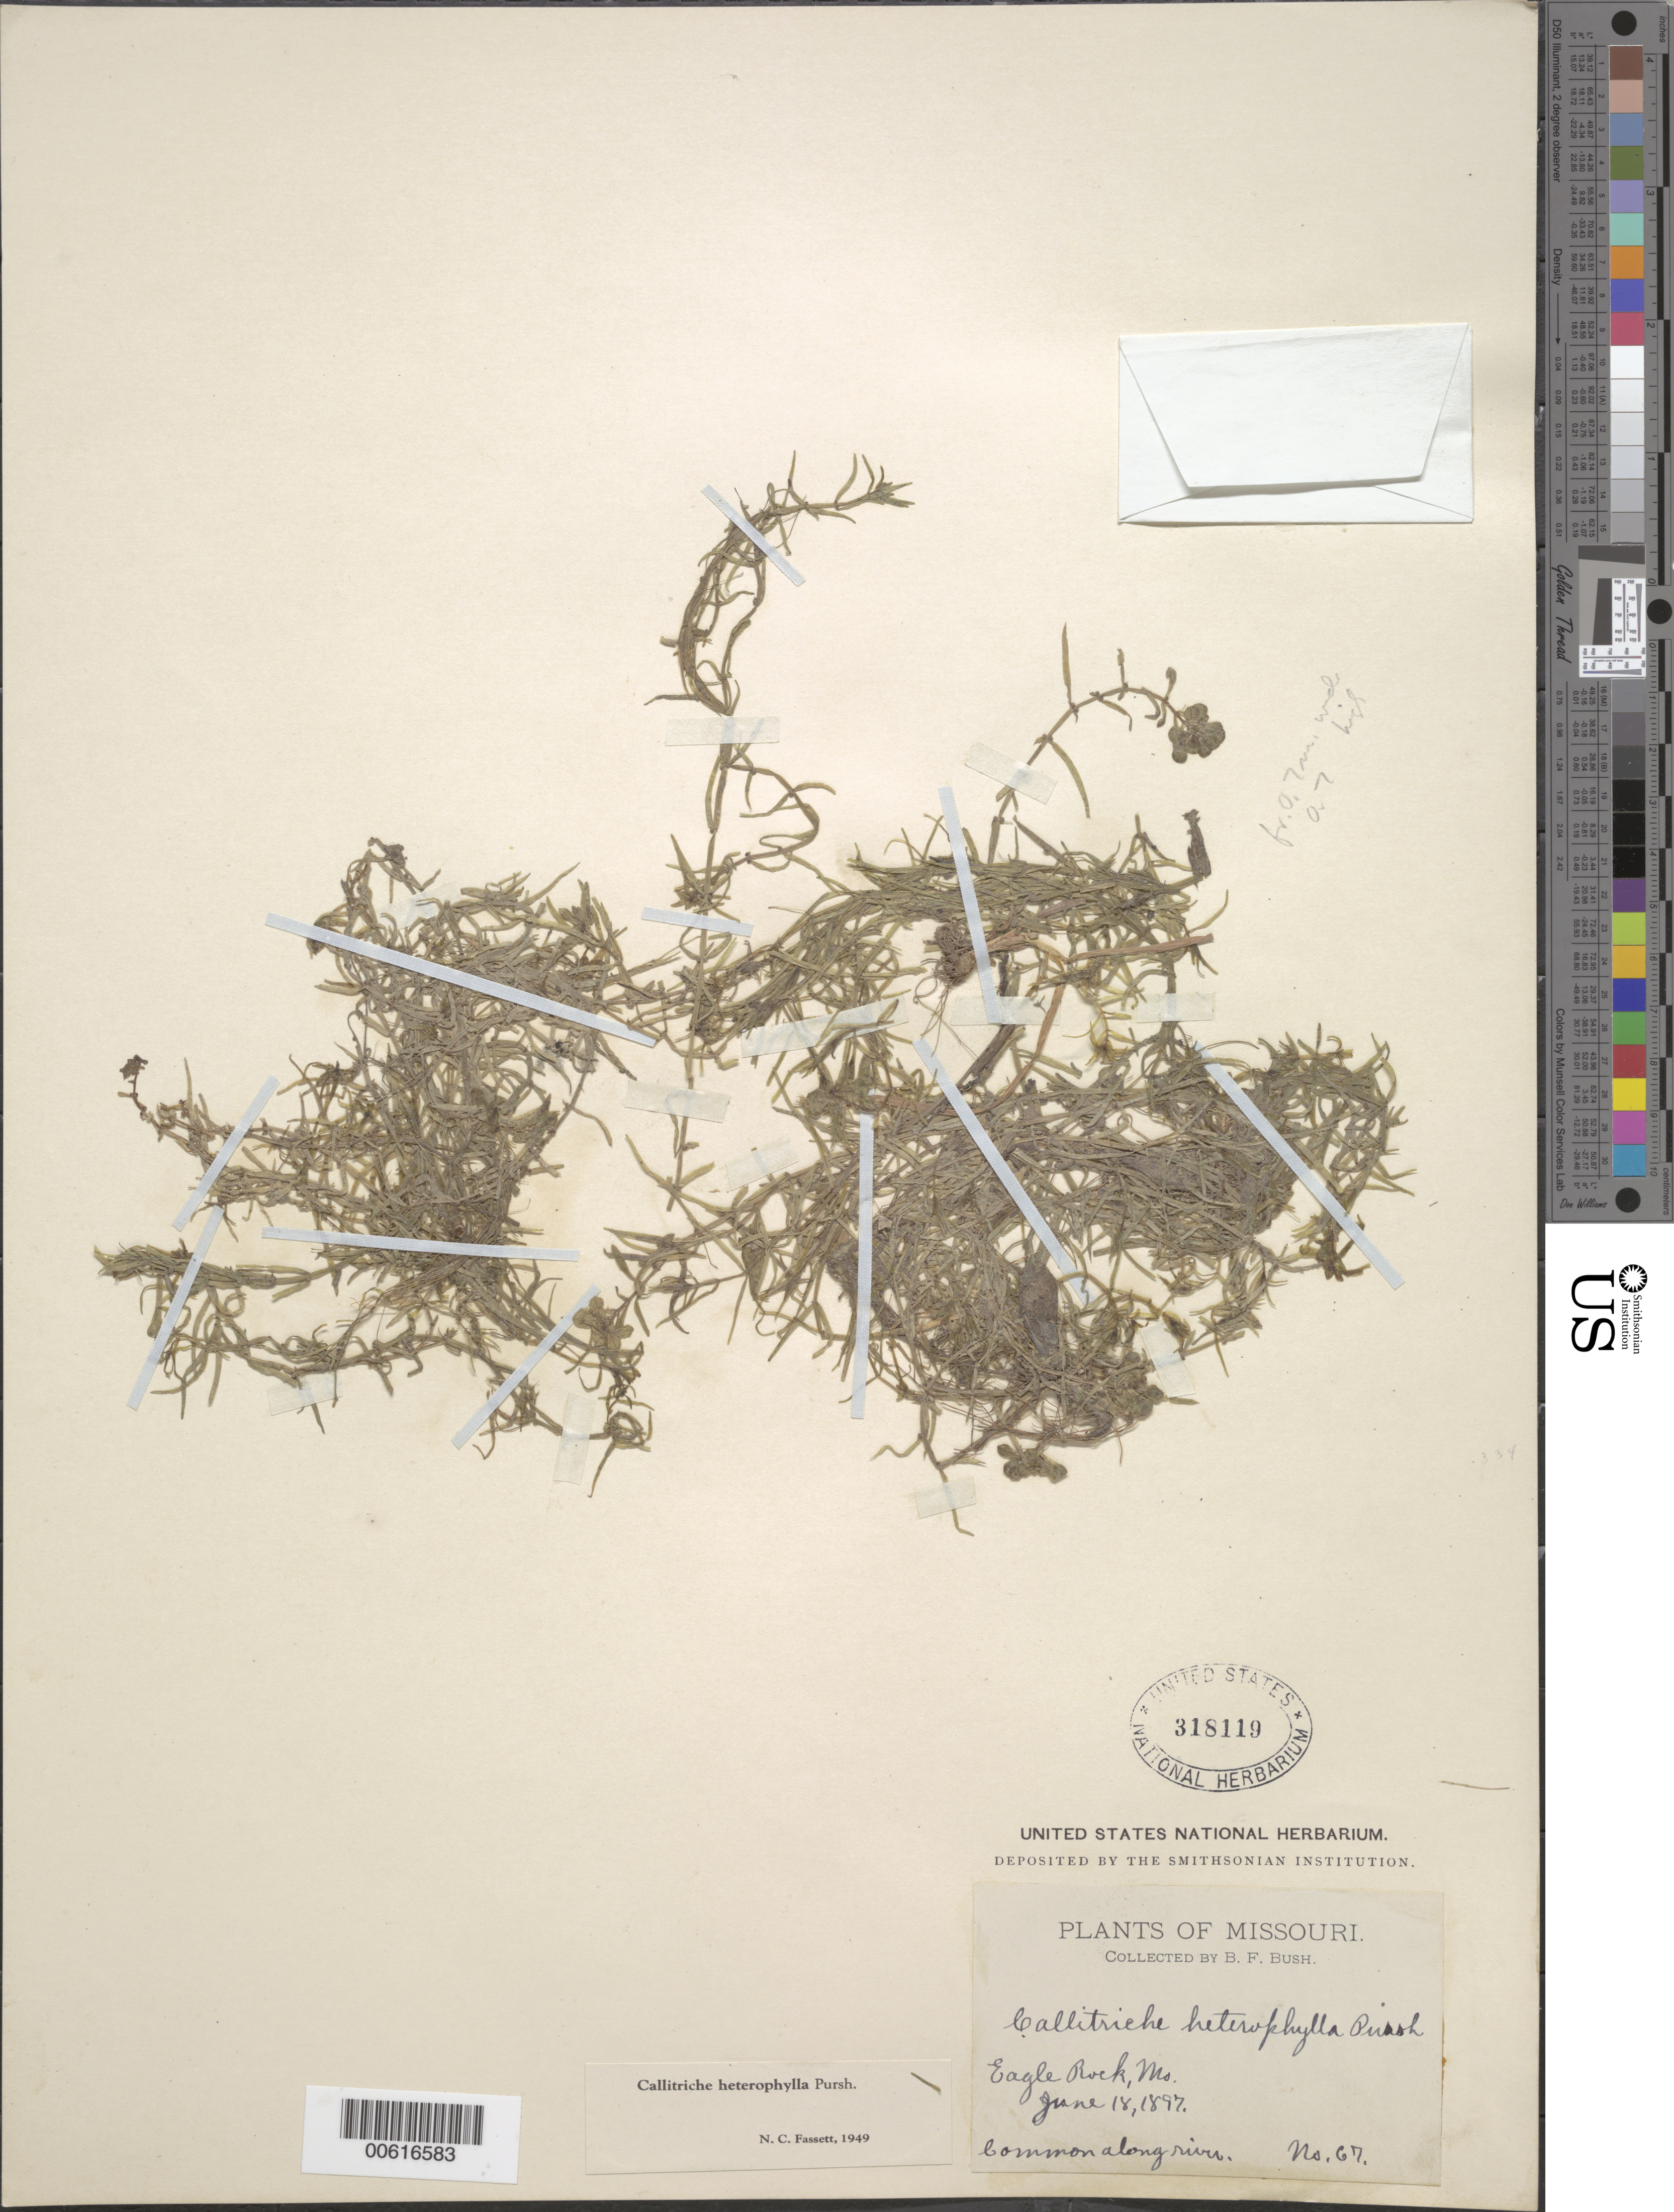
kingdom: Plantae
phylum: Tracheophyta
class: Magnoliopsida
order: Lamiales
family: Plantaginaceae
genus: Callitriche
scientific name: Callitriche heterophylla Pursh emend. Darby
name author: Pursh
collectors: B. F. Bush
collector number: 67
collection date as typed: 18 Jun 1897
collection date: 1897-06-18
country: United States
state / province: Missouri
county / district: Barry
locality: Eagle Rock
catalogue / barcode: US 318119